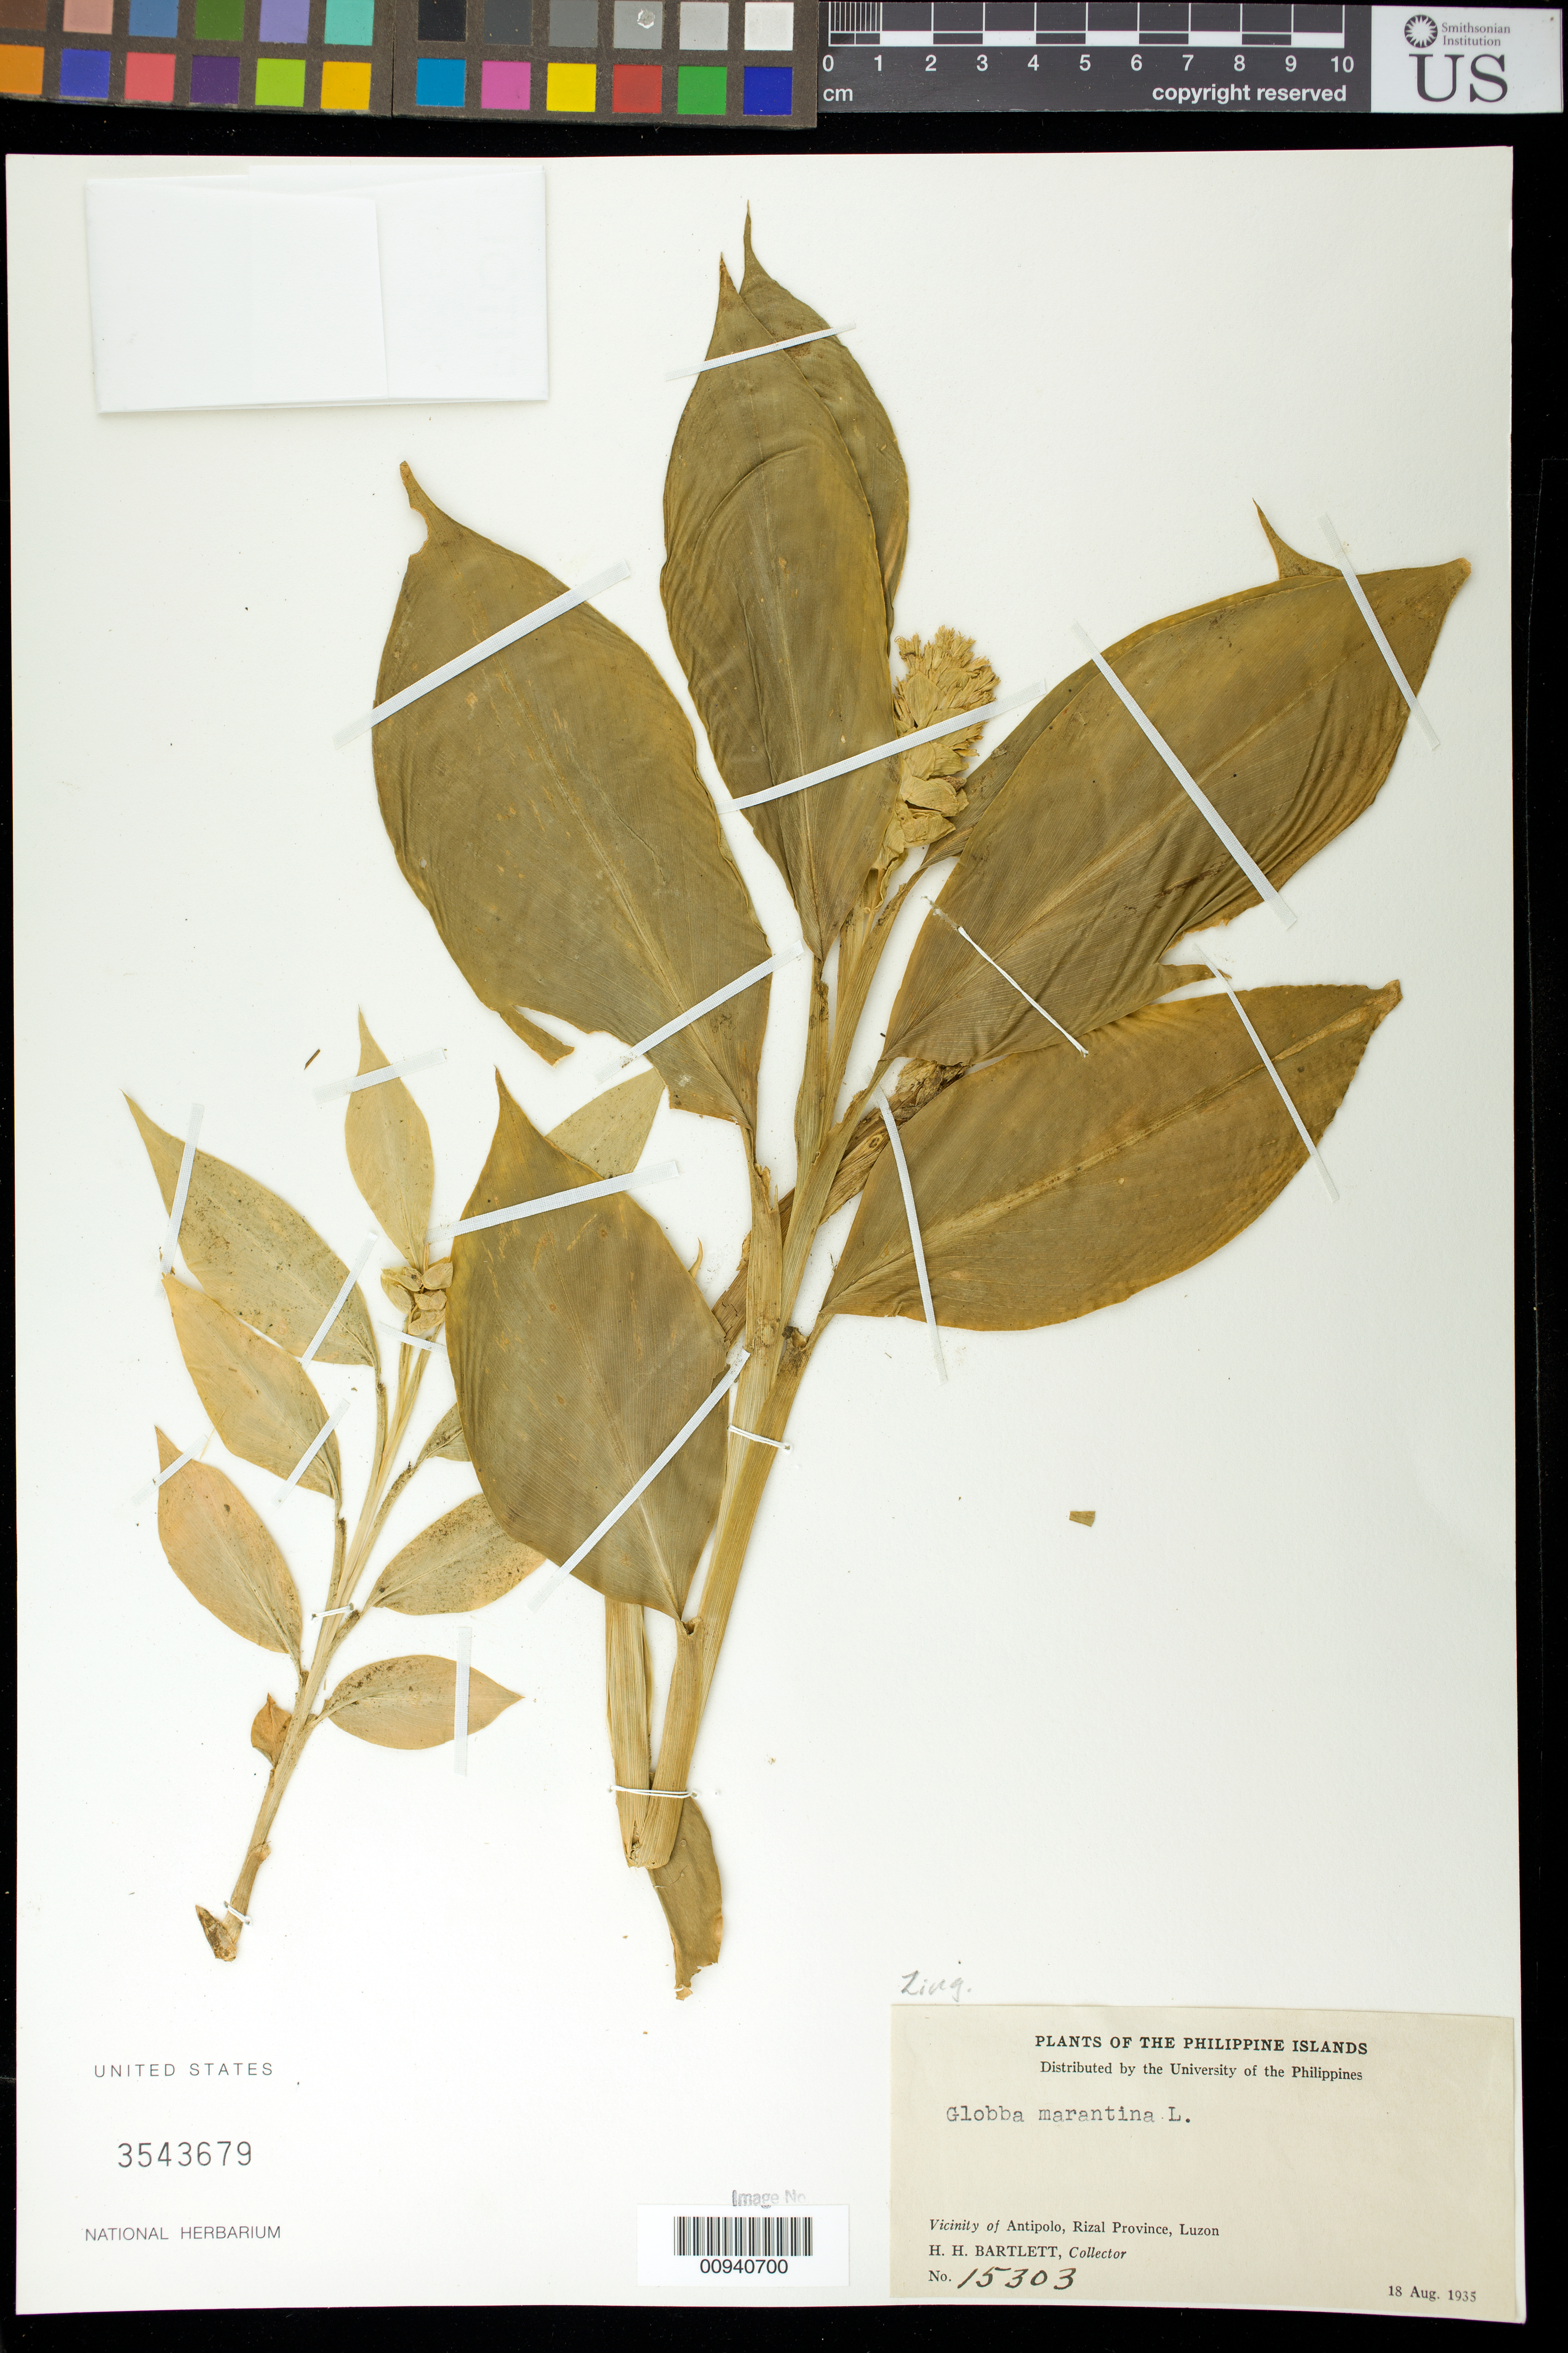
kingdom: Plantae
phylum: Tracheophyta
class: Liliopsida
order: Zingiberales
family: Zingiberaceae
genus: Globba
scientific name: Globba marantina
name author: L.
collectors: H. H. Bartlett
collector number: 15303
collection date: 1935-08-18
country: Philippines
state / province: Calabarzon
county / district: Rizal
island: Luzon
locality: Antipolo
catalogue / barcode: US 3543679